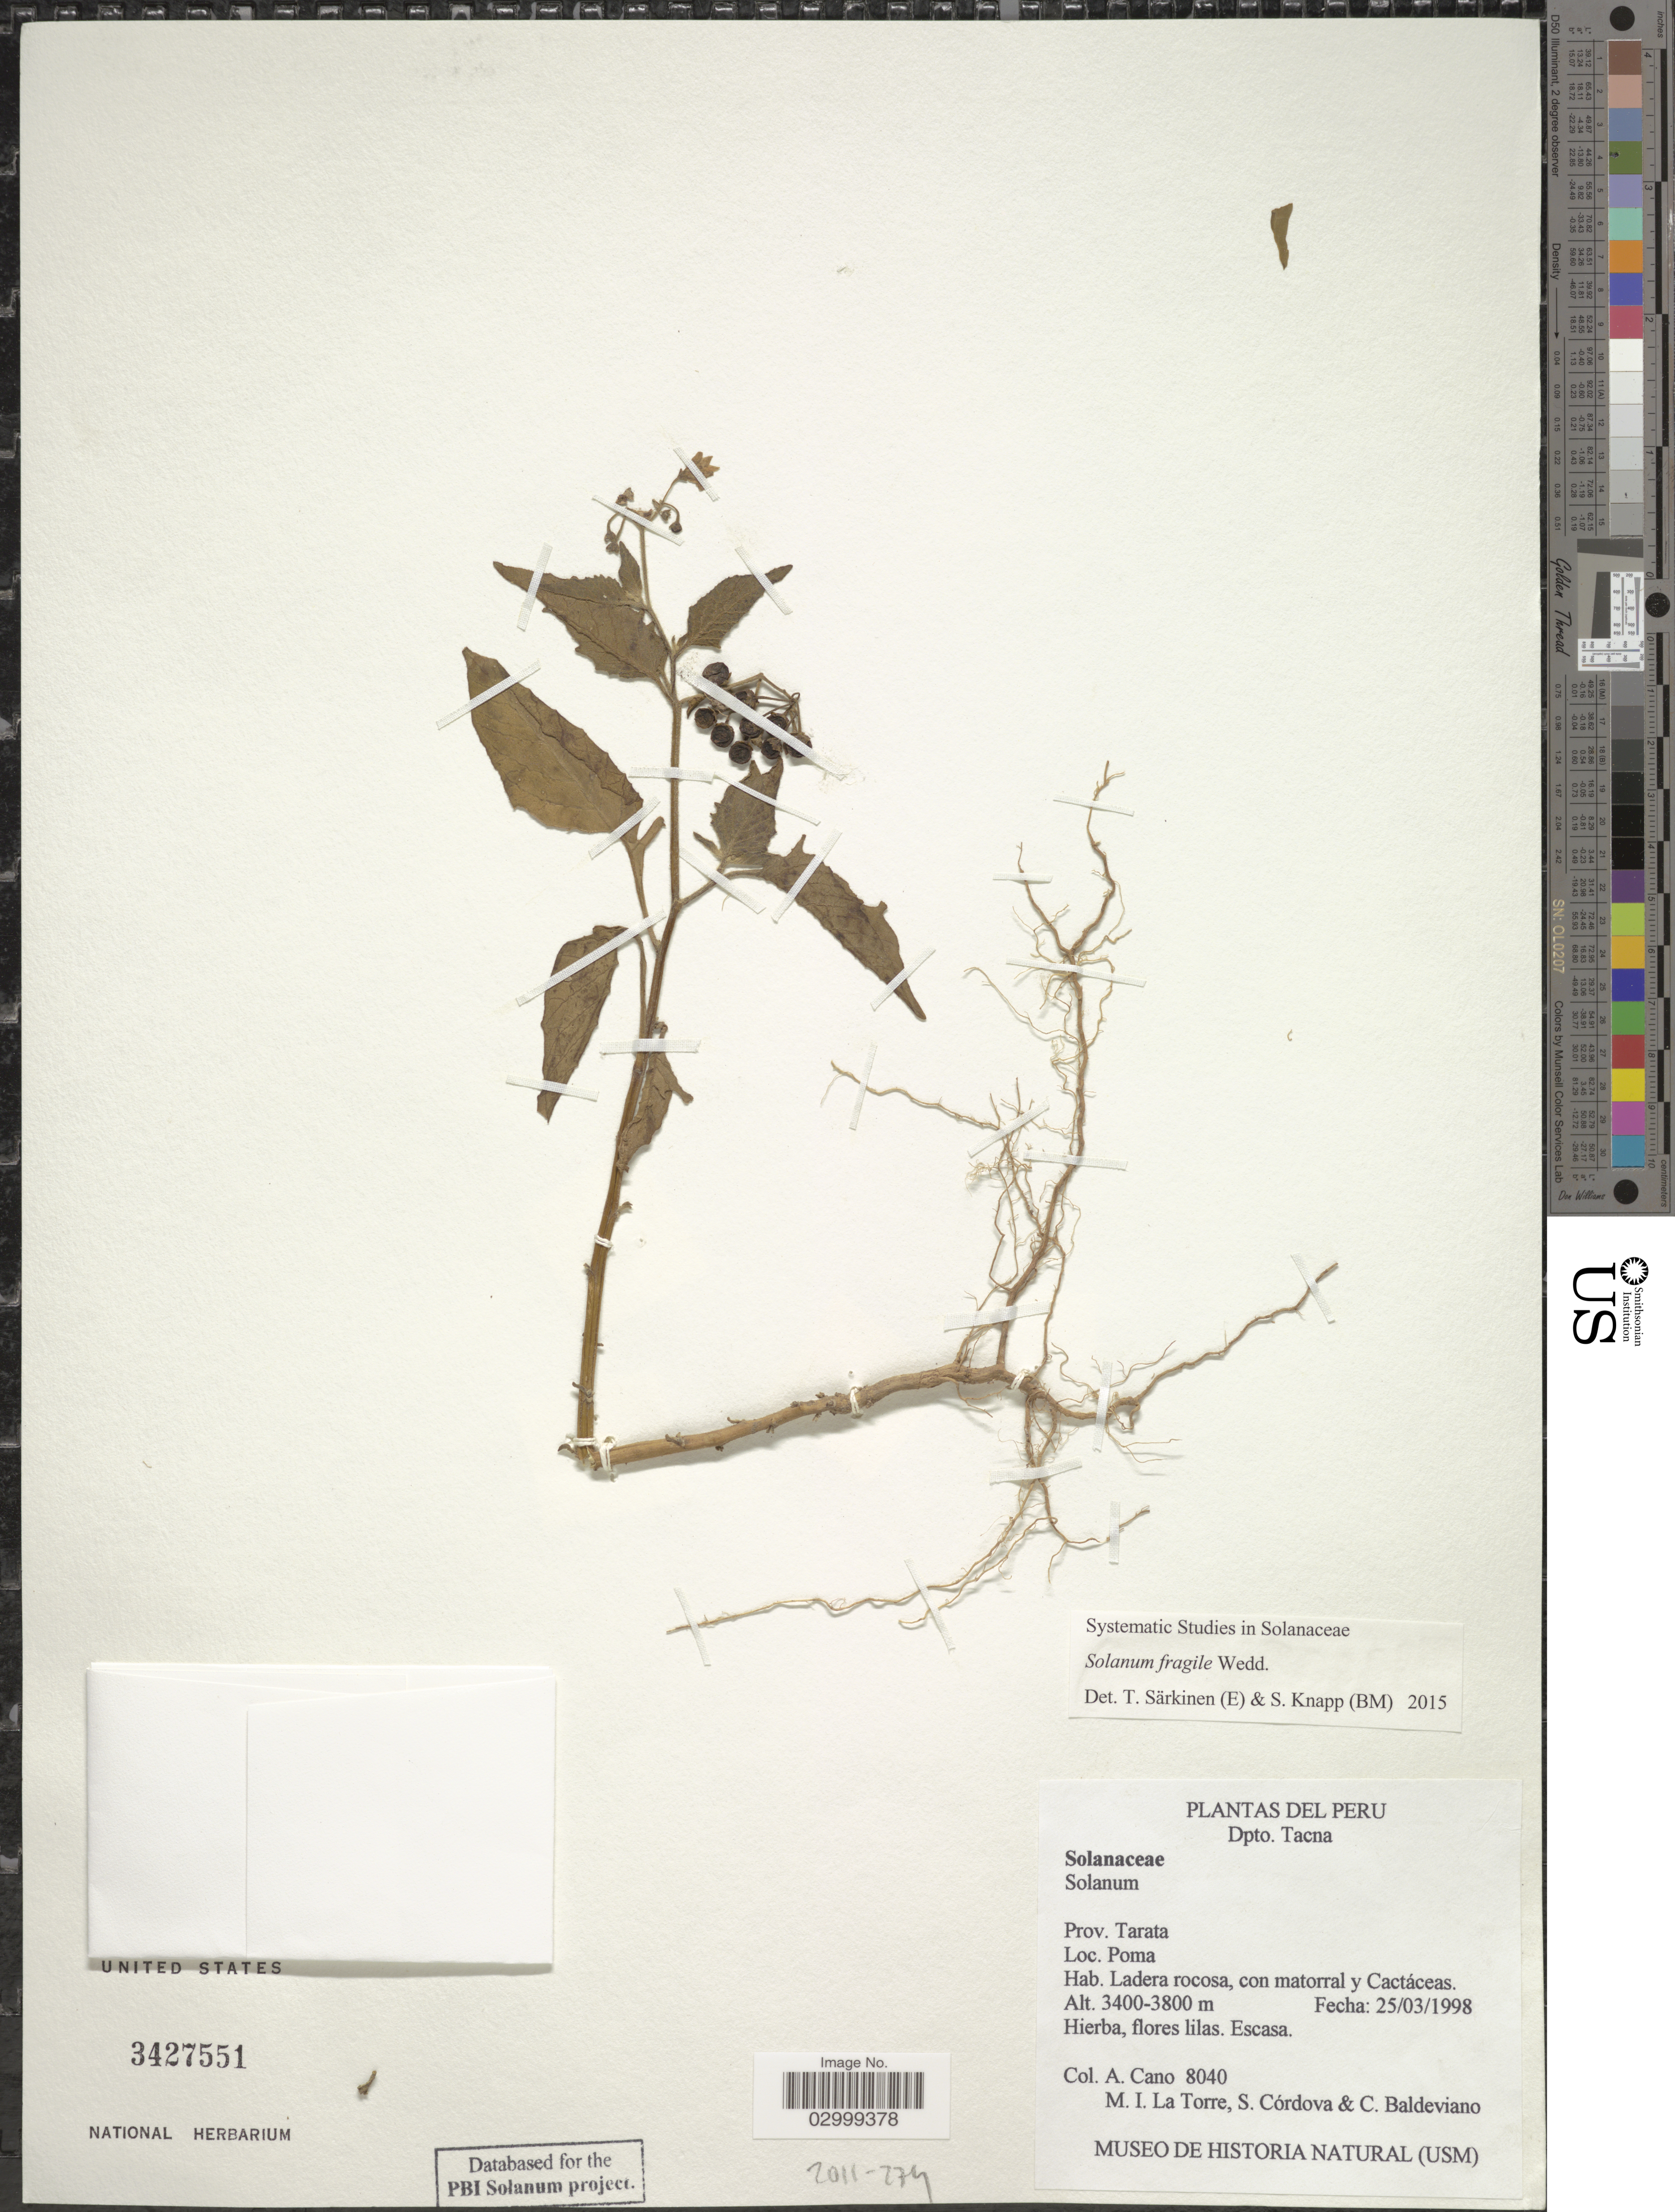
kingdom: Plantae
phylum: Tracheophyta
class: Magnoliopsida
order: Solanales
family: Solanaceae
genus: Solanum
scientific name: Solanum fragile C. Wright ex Griseb., nom. illeg.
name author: C. Wright ex Griseb.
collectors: A. Cano, M. La Torre, S. Cordova & C. Baldeviano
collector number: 8040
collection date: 1998-03-25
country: Peru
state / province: Tacna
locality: Dpto. Tacna, Prov. Tarata, Poma.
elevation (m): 3400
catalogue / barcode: US 3427551